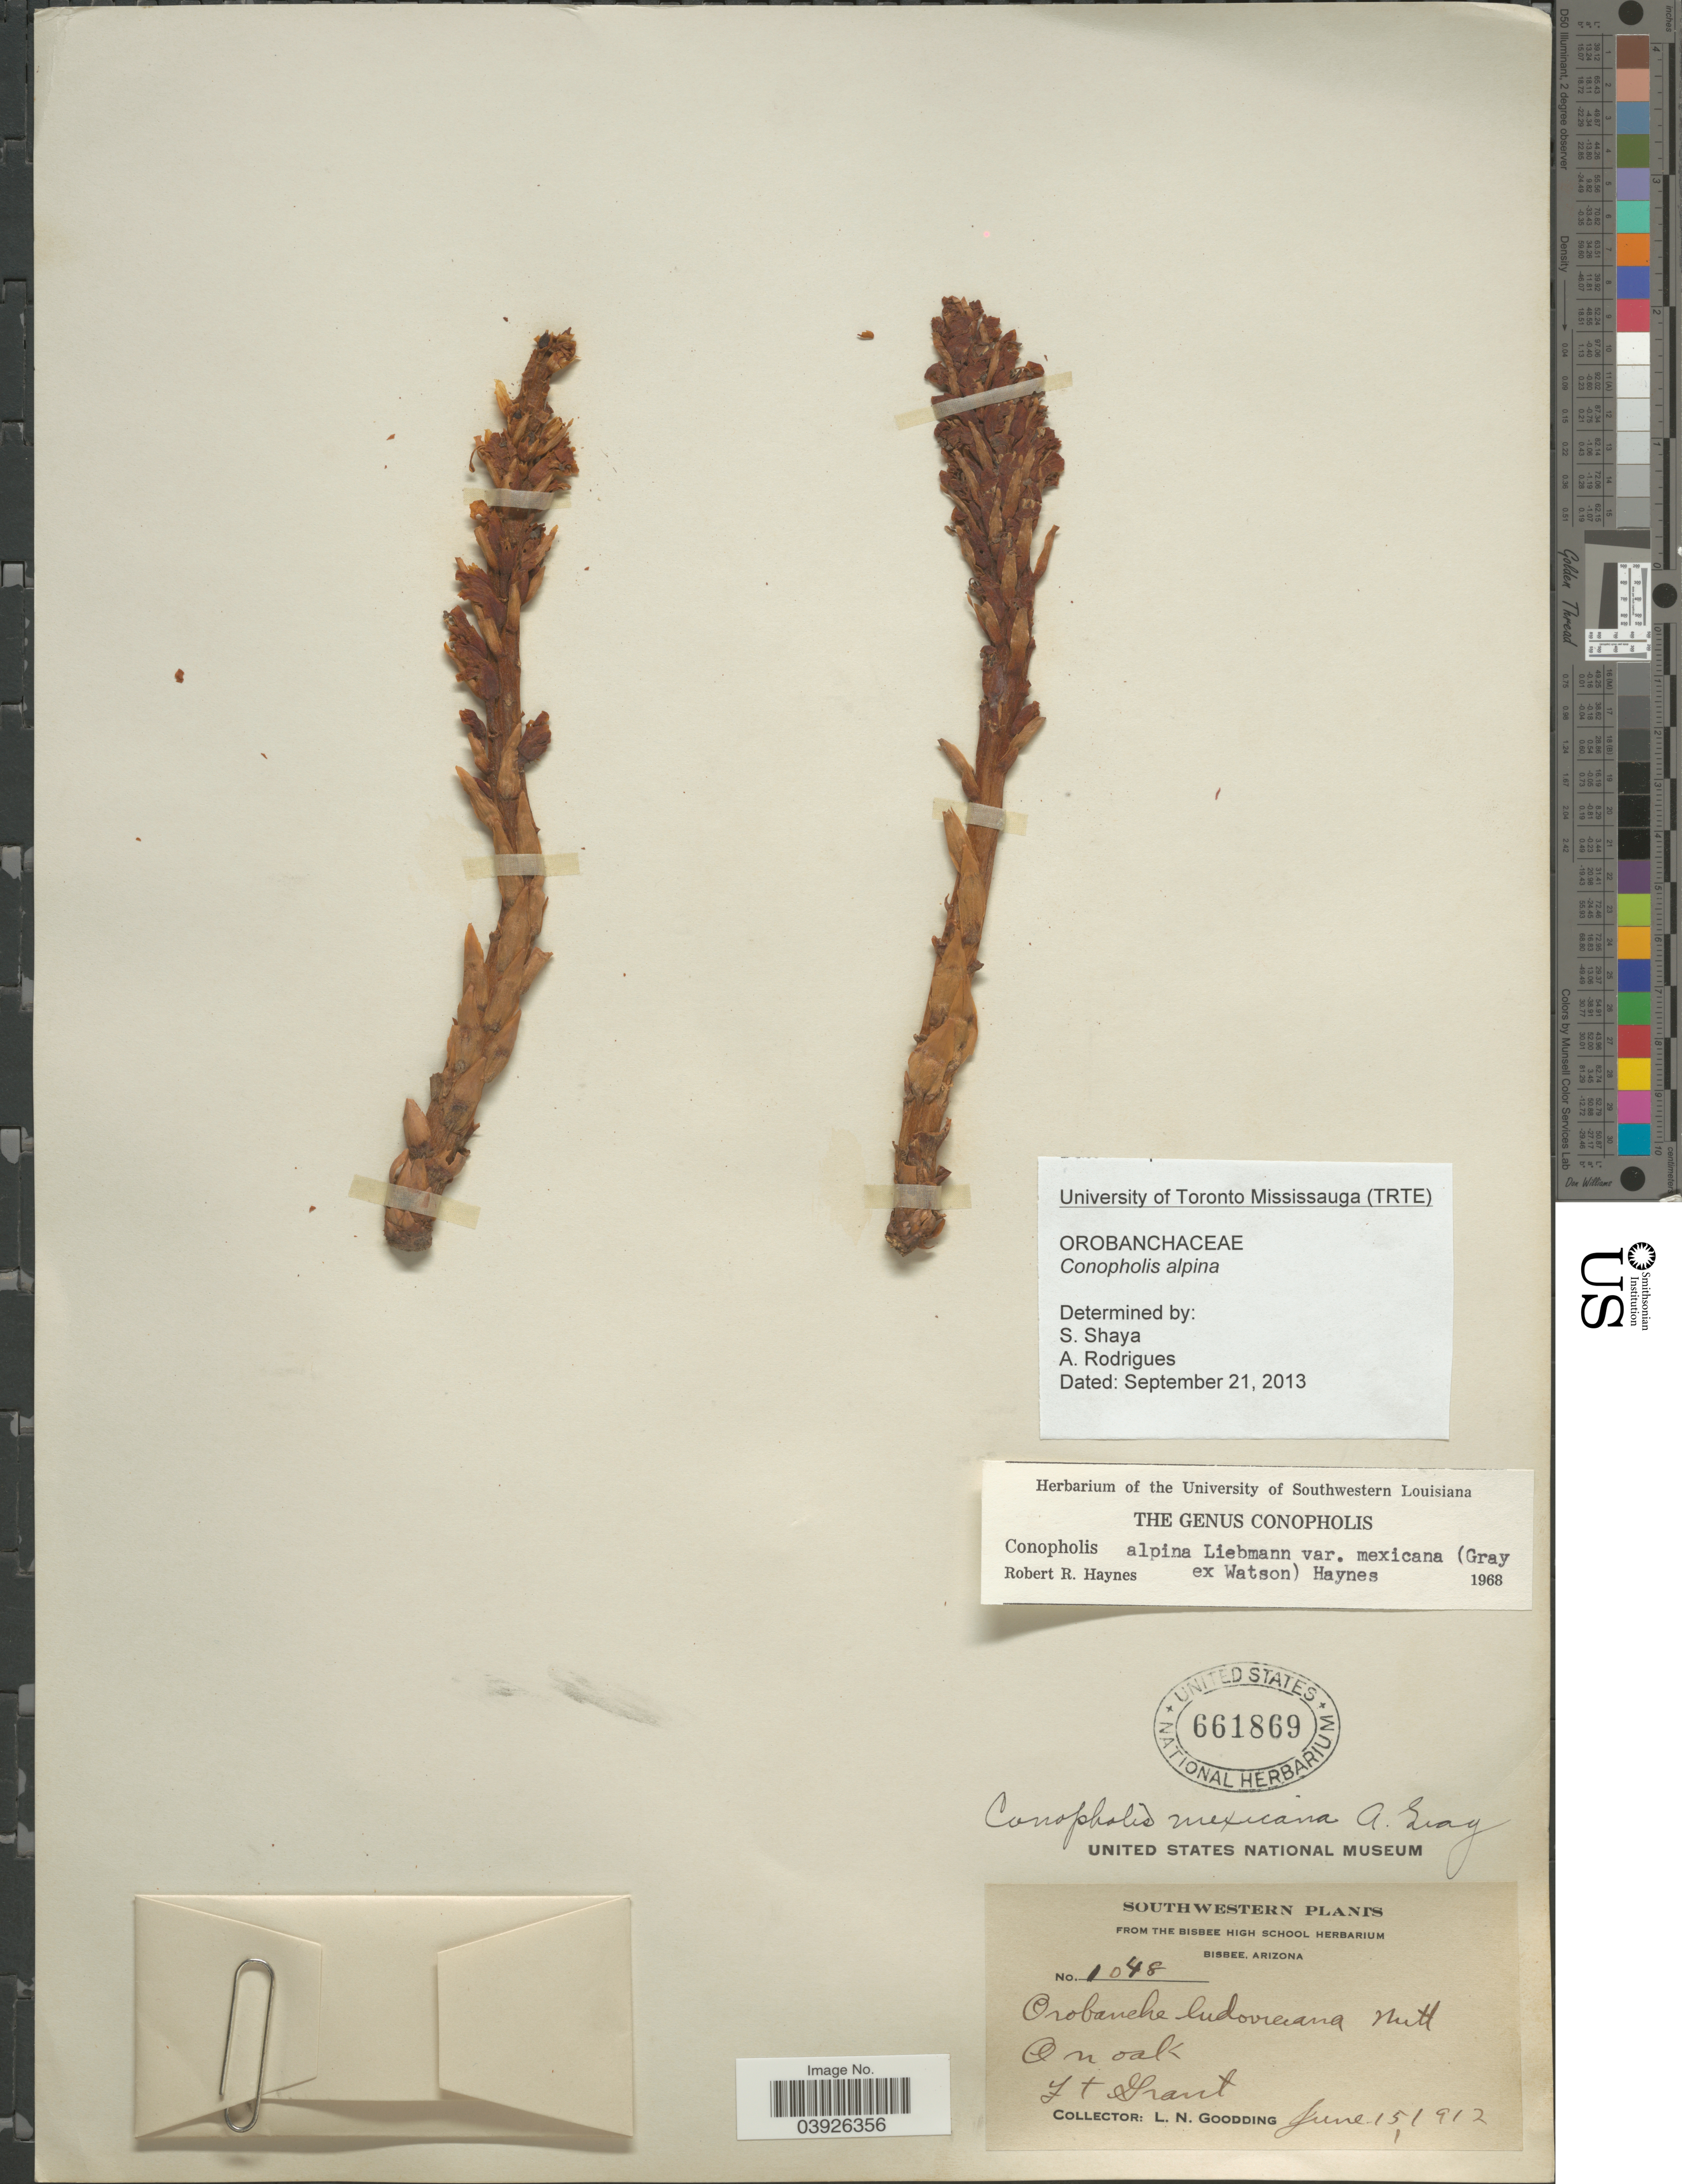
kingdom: Plantae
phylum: Tracheophyta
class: Magnoliopsida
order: Lamiales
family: Orobanchaceae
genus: Conopholis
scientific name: Conopholis alpina var. mexicana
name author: (A. Gray ex S. Watson) R.R. Haynes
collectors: L. N. Goodding & F. Grant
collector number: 1048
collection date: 1912-06-15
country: United States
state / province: Arizona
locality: Southwestern. Bisbee.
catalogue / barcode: US 661869